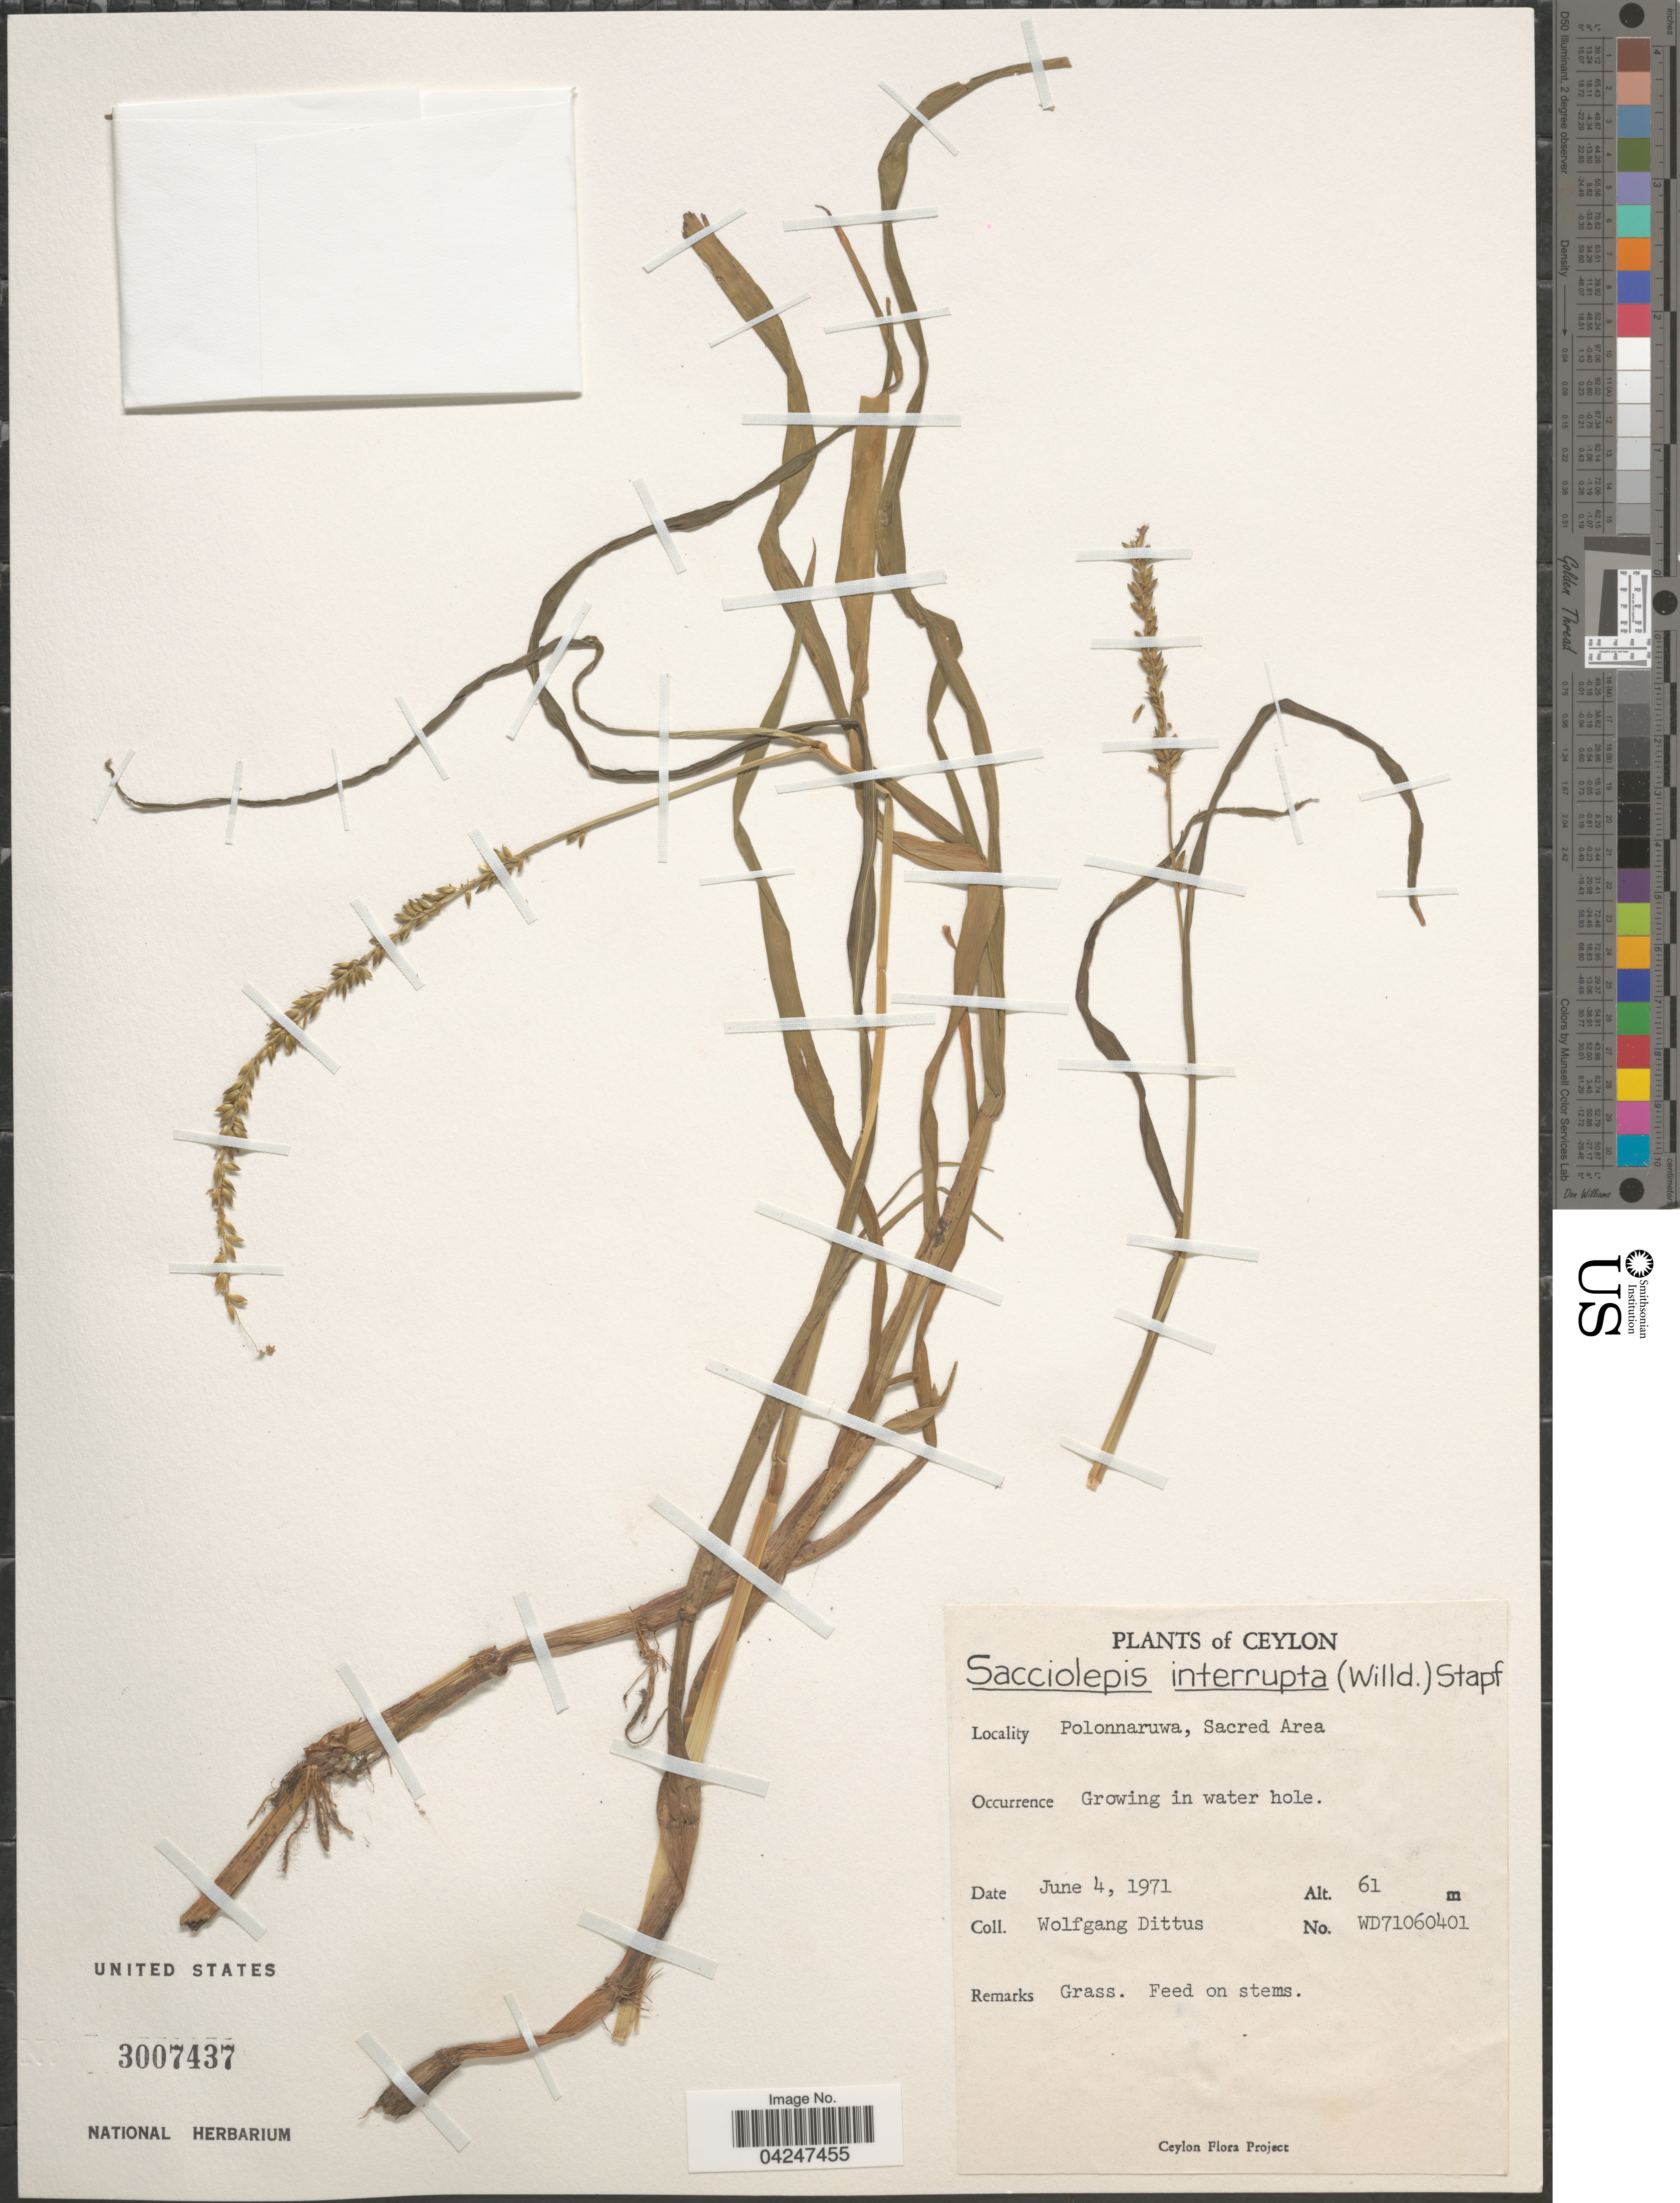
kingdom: Plantae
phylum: Tracheophyta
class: Liliopsida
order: Poales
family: Poaceae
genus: Sacciolepis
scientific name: Sacciolepis interrupta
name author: (Willd.) Stapf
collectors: W. Dittus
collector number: WD71060401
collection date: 1971-06-04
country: Sri Lanka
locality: Ceylon. Polonnaruwa, Sacred Area. In water hole.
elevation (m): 61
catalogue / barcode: US 3007437